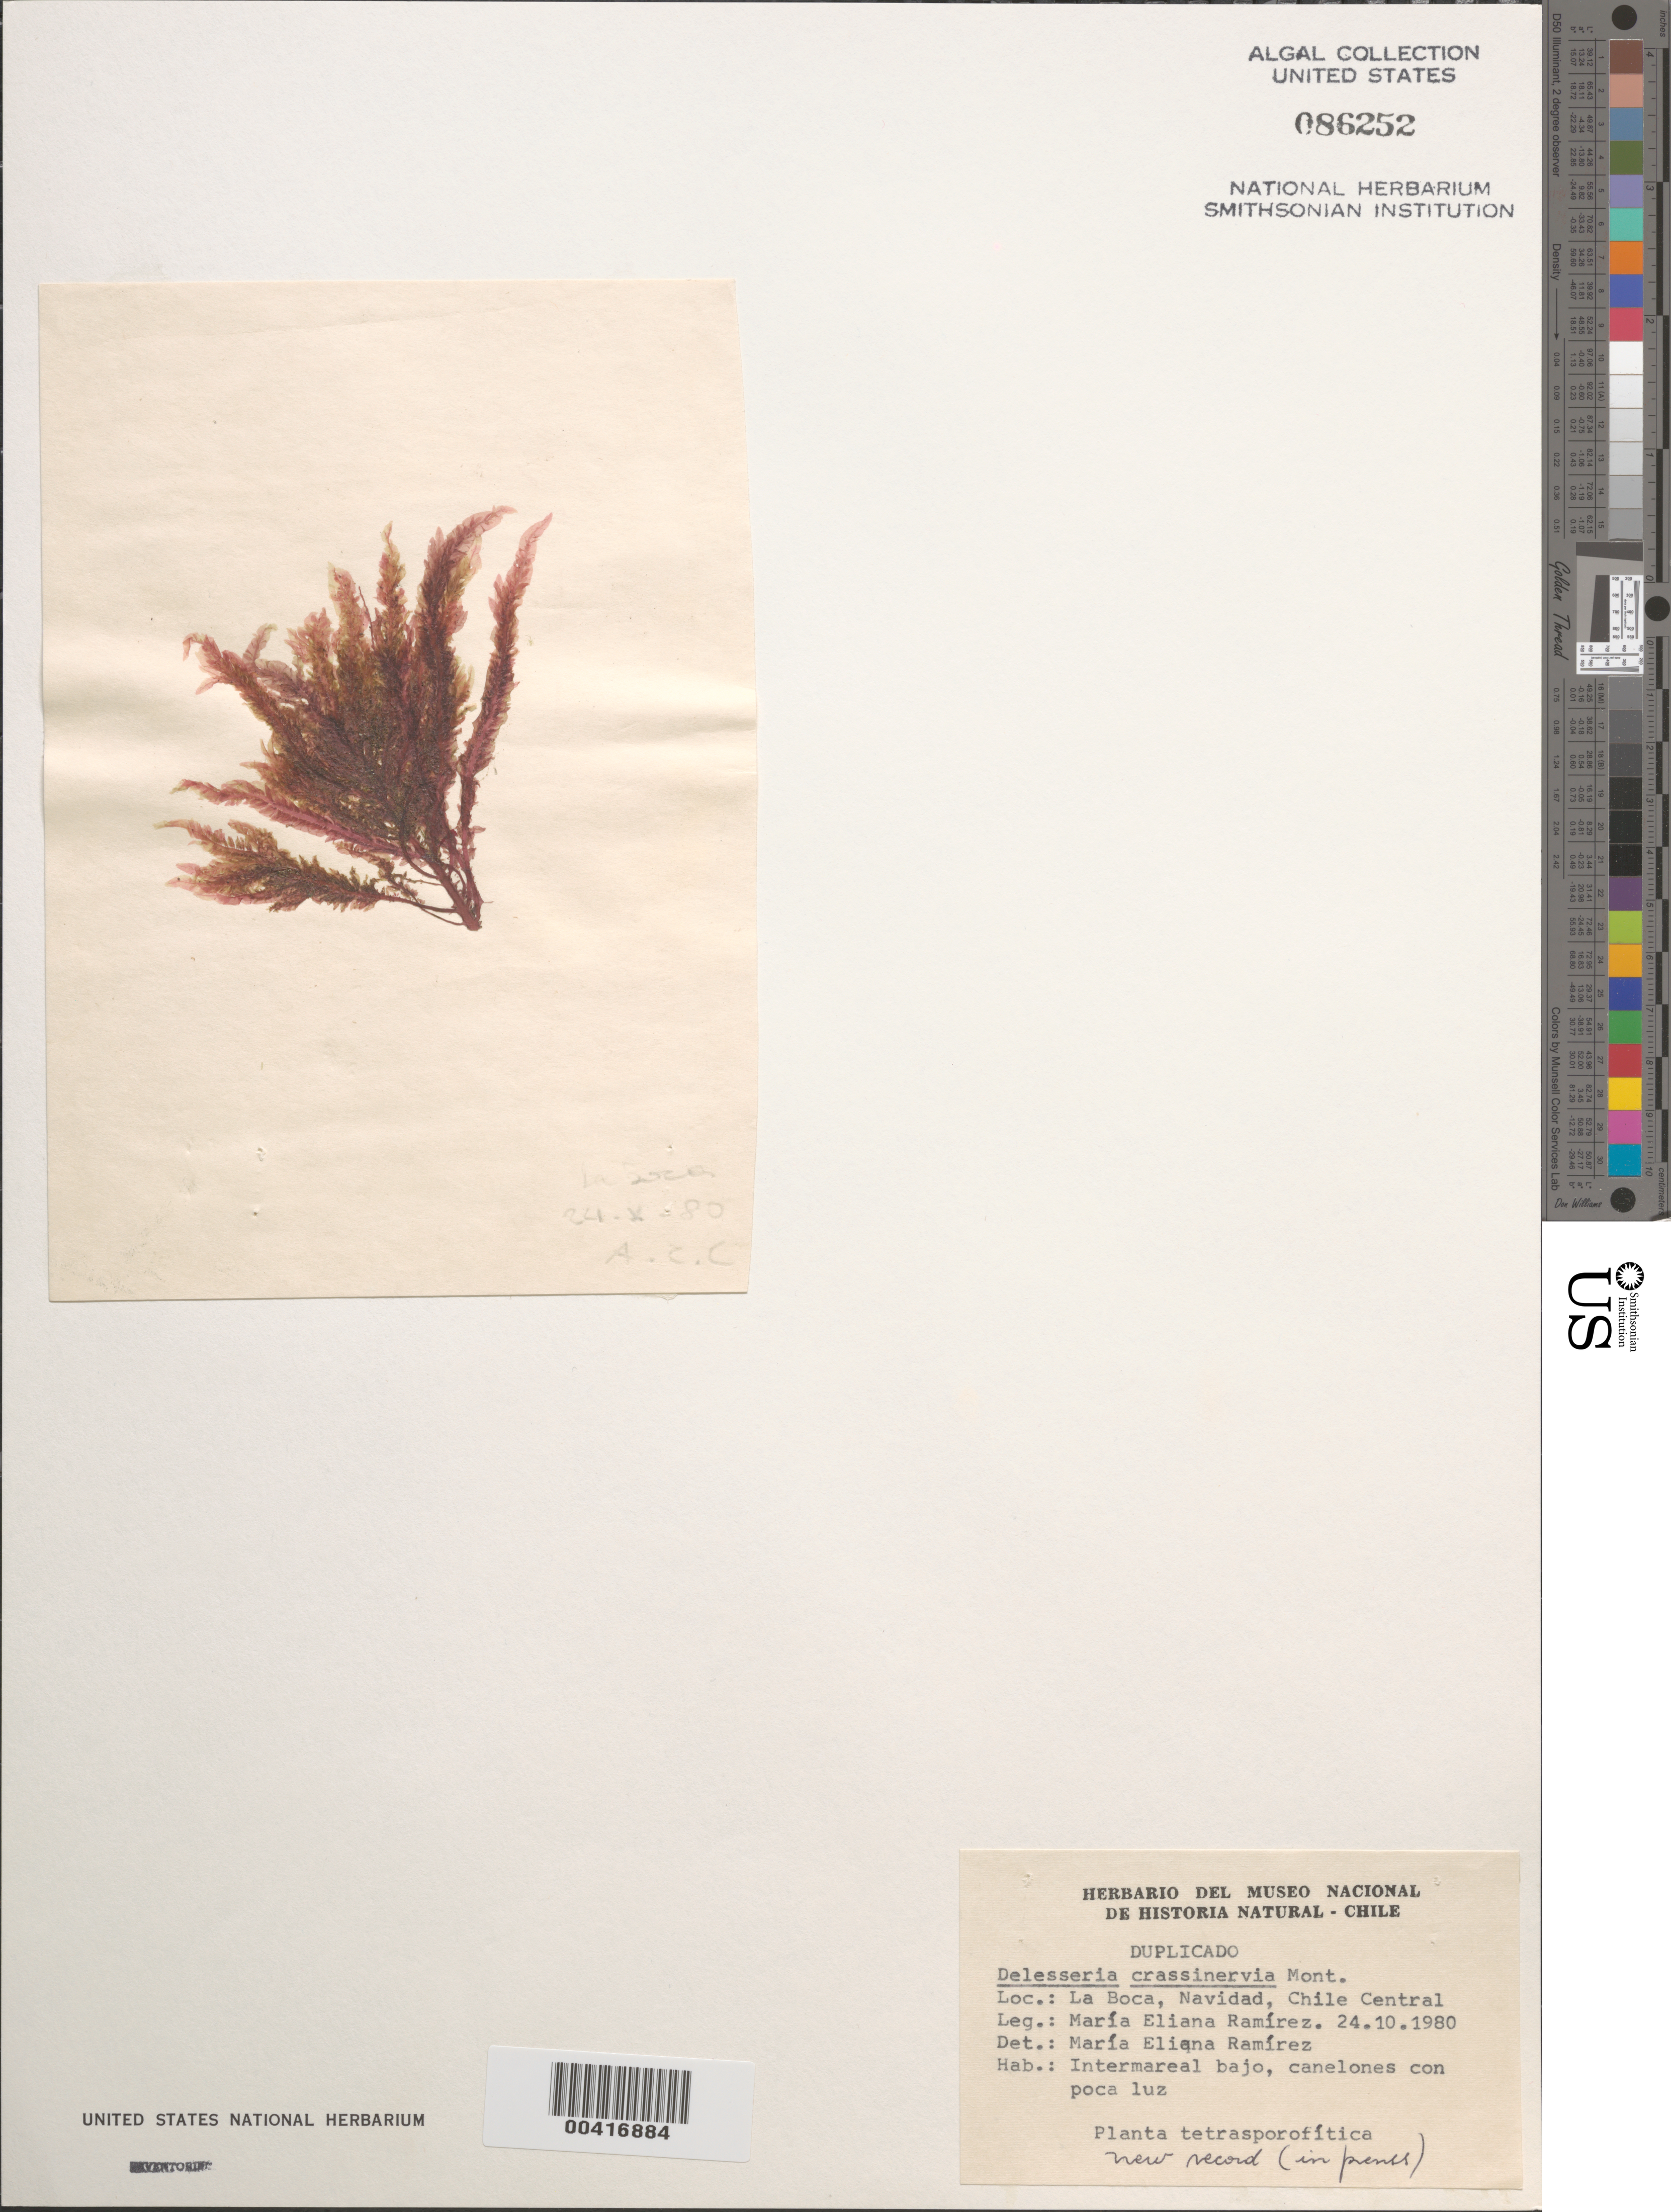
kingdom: Plantae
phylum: Rhodophyta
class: Florideophyceae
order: Ceramiales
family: Delesseriaceae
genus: Delesseria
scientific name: Delesseria crassinervia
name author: Mont.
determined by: Ramírez, M. E.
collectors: M. E. Ramirez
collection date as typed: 24 Oct 1980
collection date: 1980-10-24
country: Chile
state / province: Región Metropolitana (RM)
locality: La boca, navidad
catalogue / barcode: US 86252